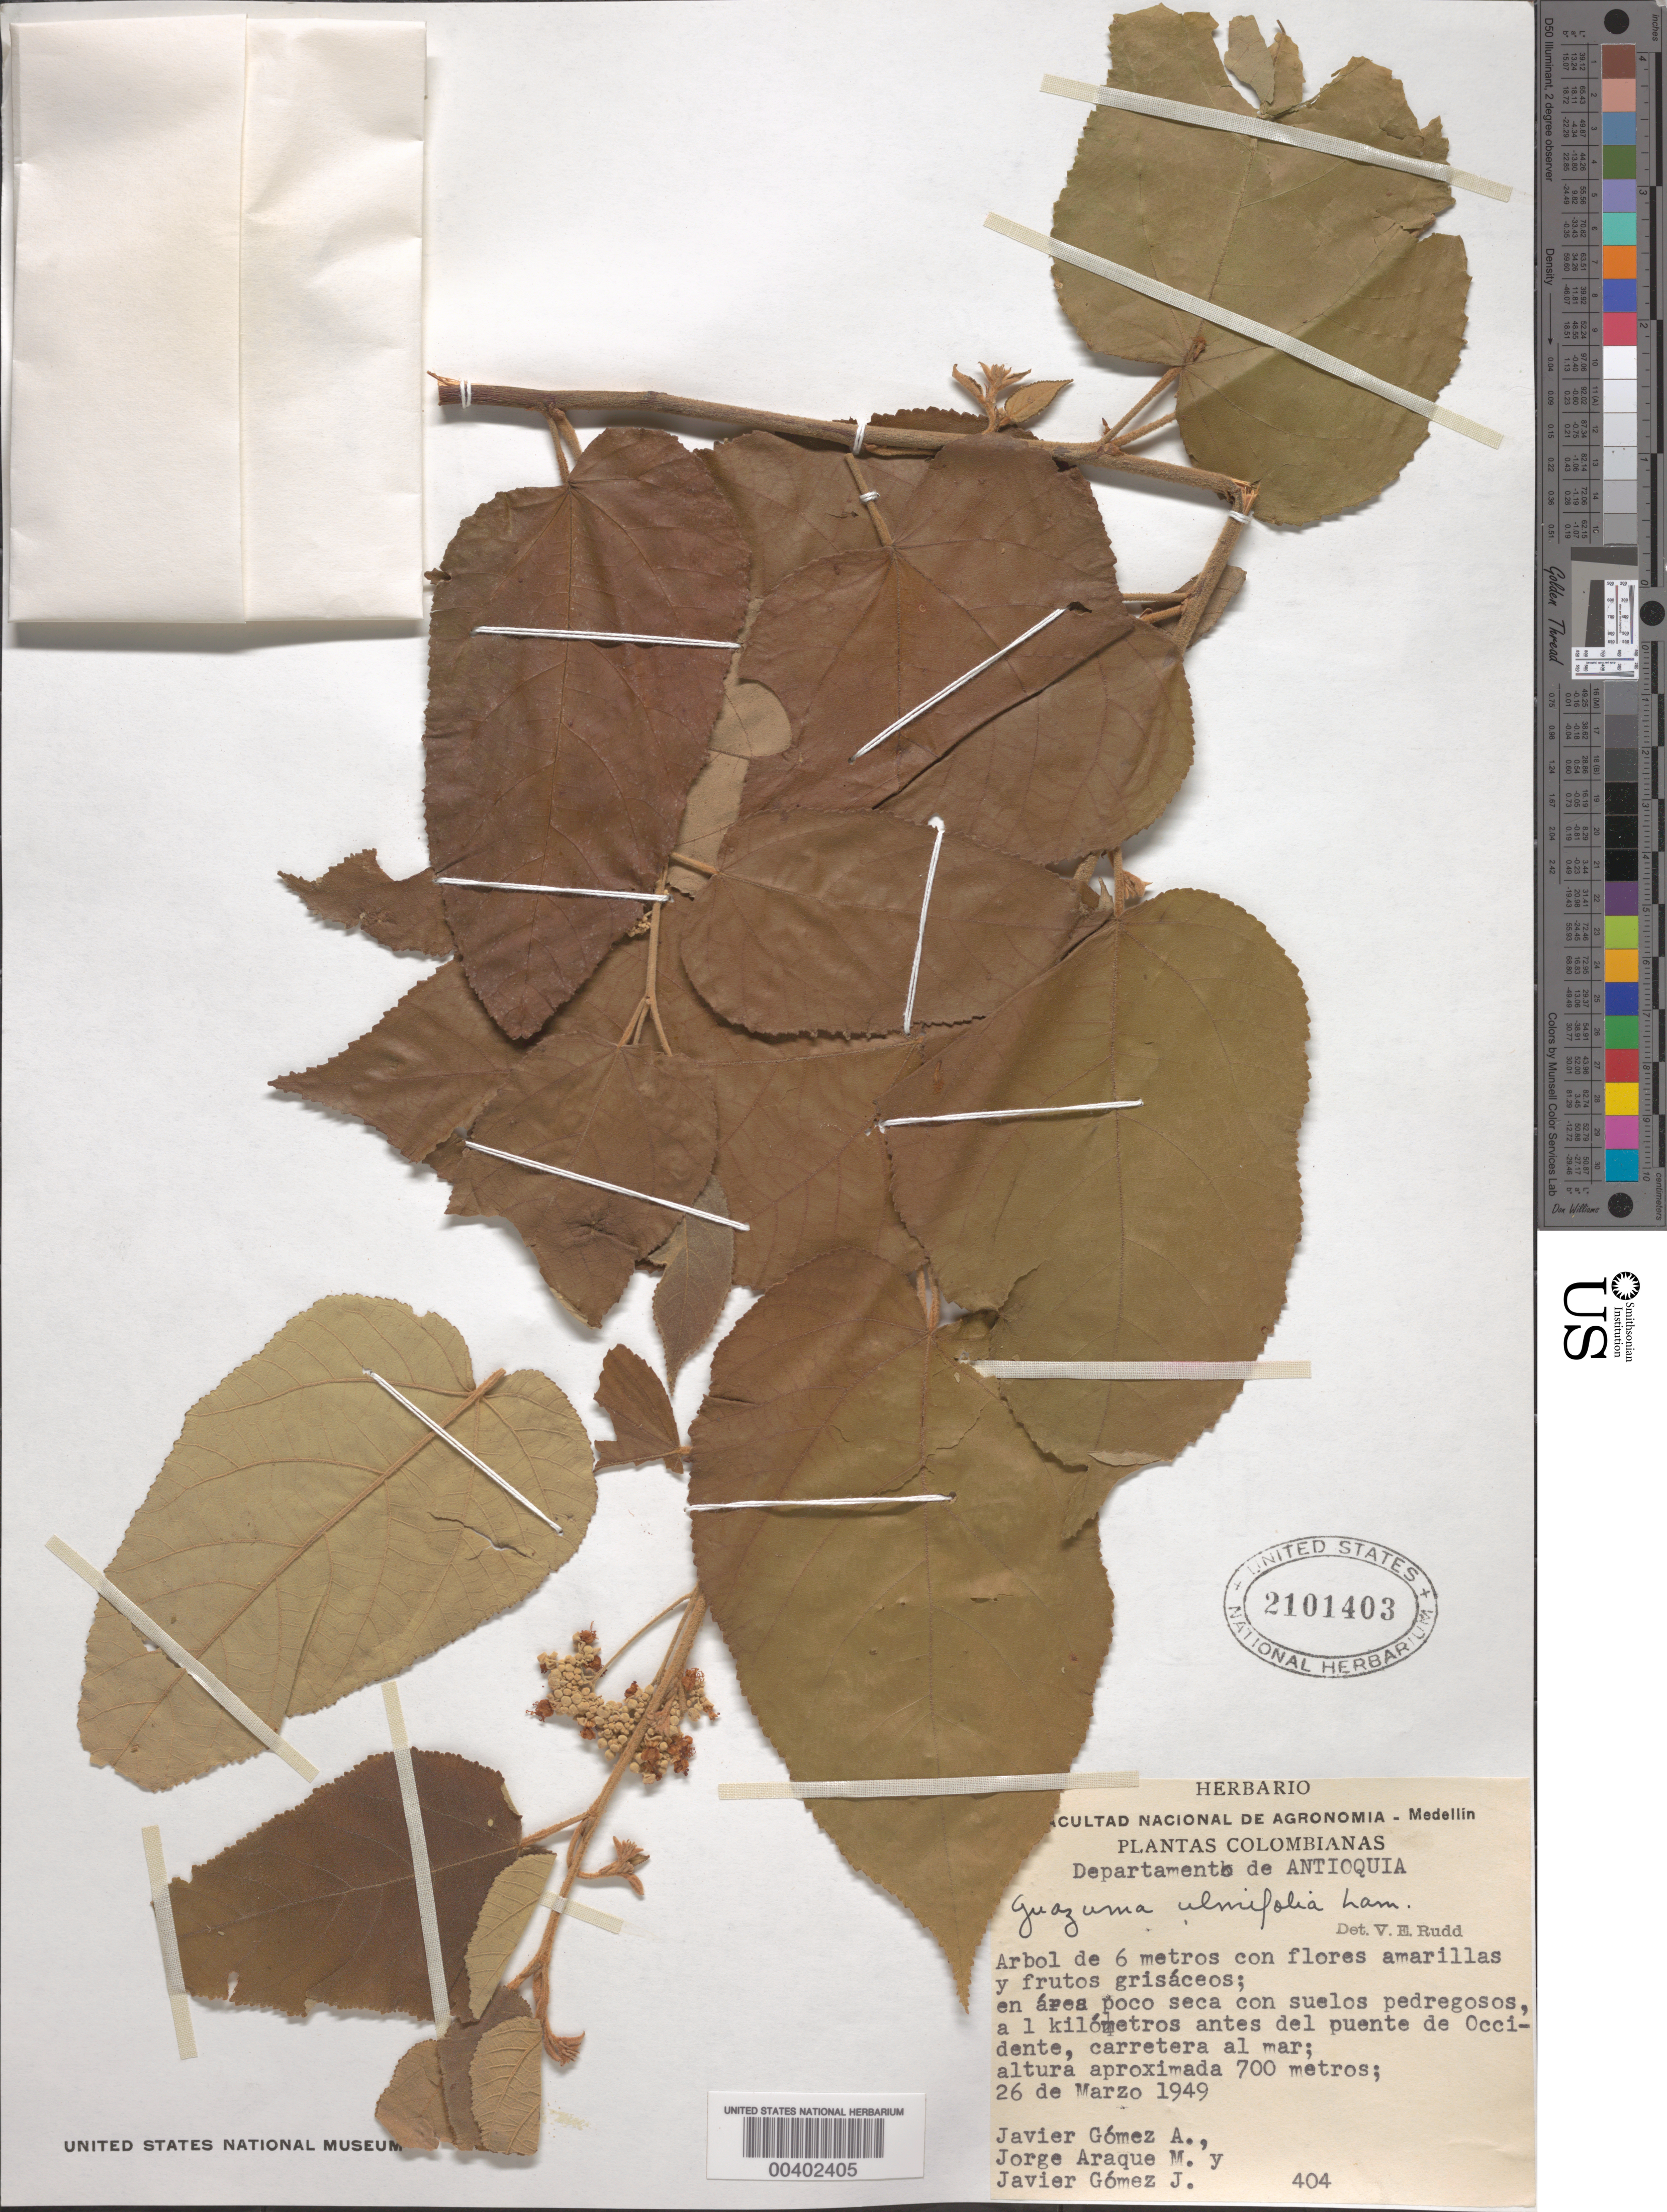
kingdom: Plantae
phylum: Tracheophyta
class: Magnoliopsida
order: Malvales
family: Malvaceae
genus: Guazuma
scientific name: Guazuma ulmifolia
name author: Lam.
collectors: J. Gómez-A., J. Araque Molina & J. Gómez-J.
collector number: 404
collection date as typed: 26 Mar 1949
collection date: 1949-03-26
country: Colombia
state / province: Antioquia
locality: En área Poco Seca con suelos Pedregosos, a 1 km antes del Puente de Occidente, Carretera al Mar.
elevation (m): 700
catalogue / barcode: US 2101403